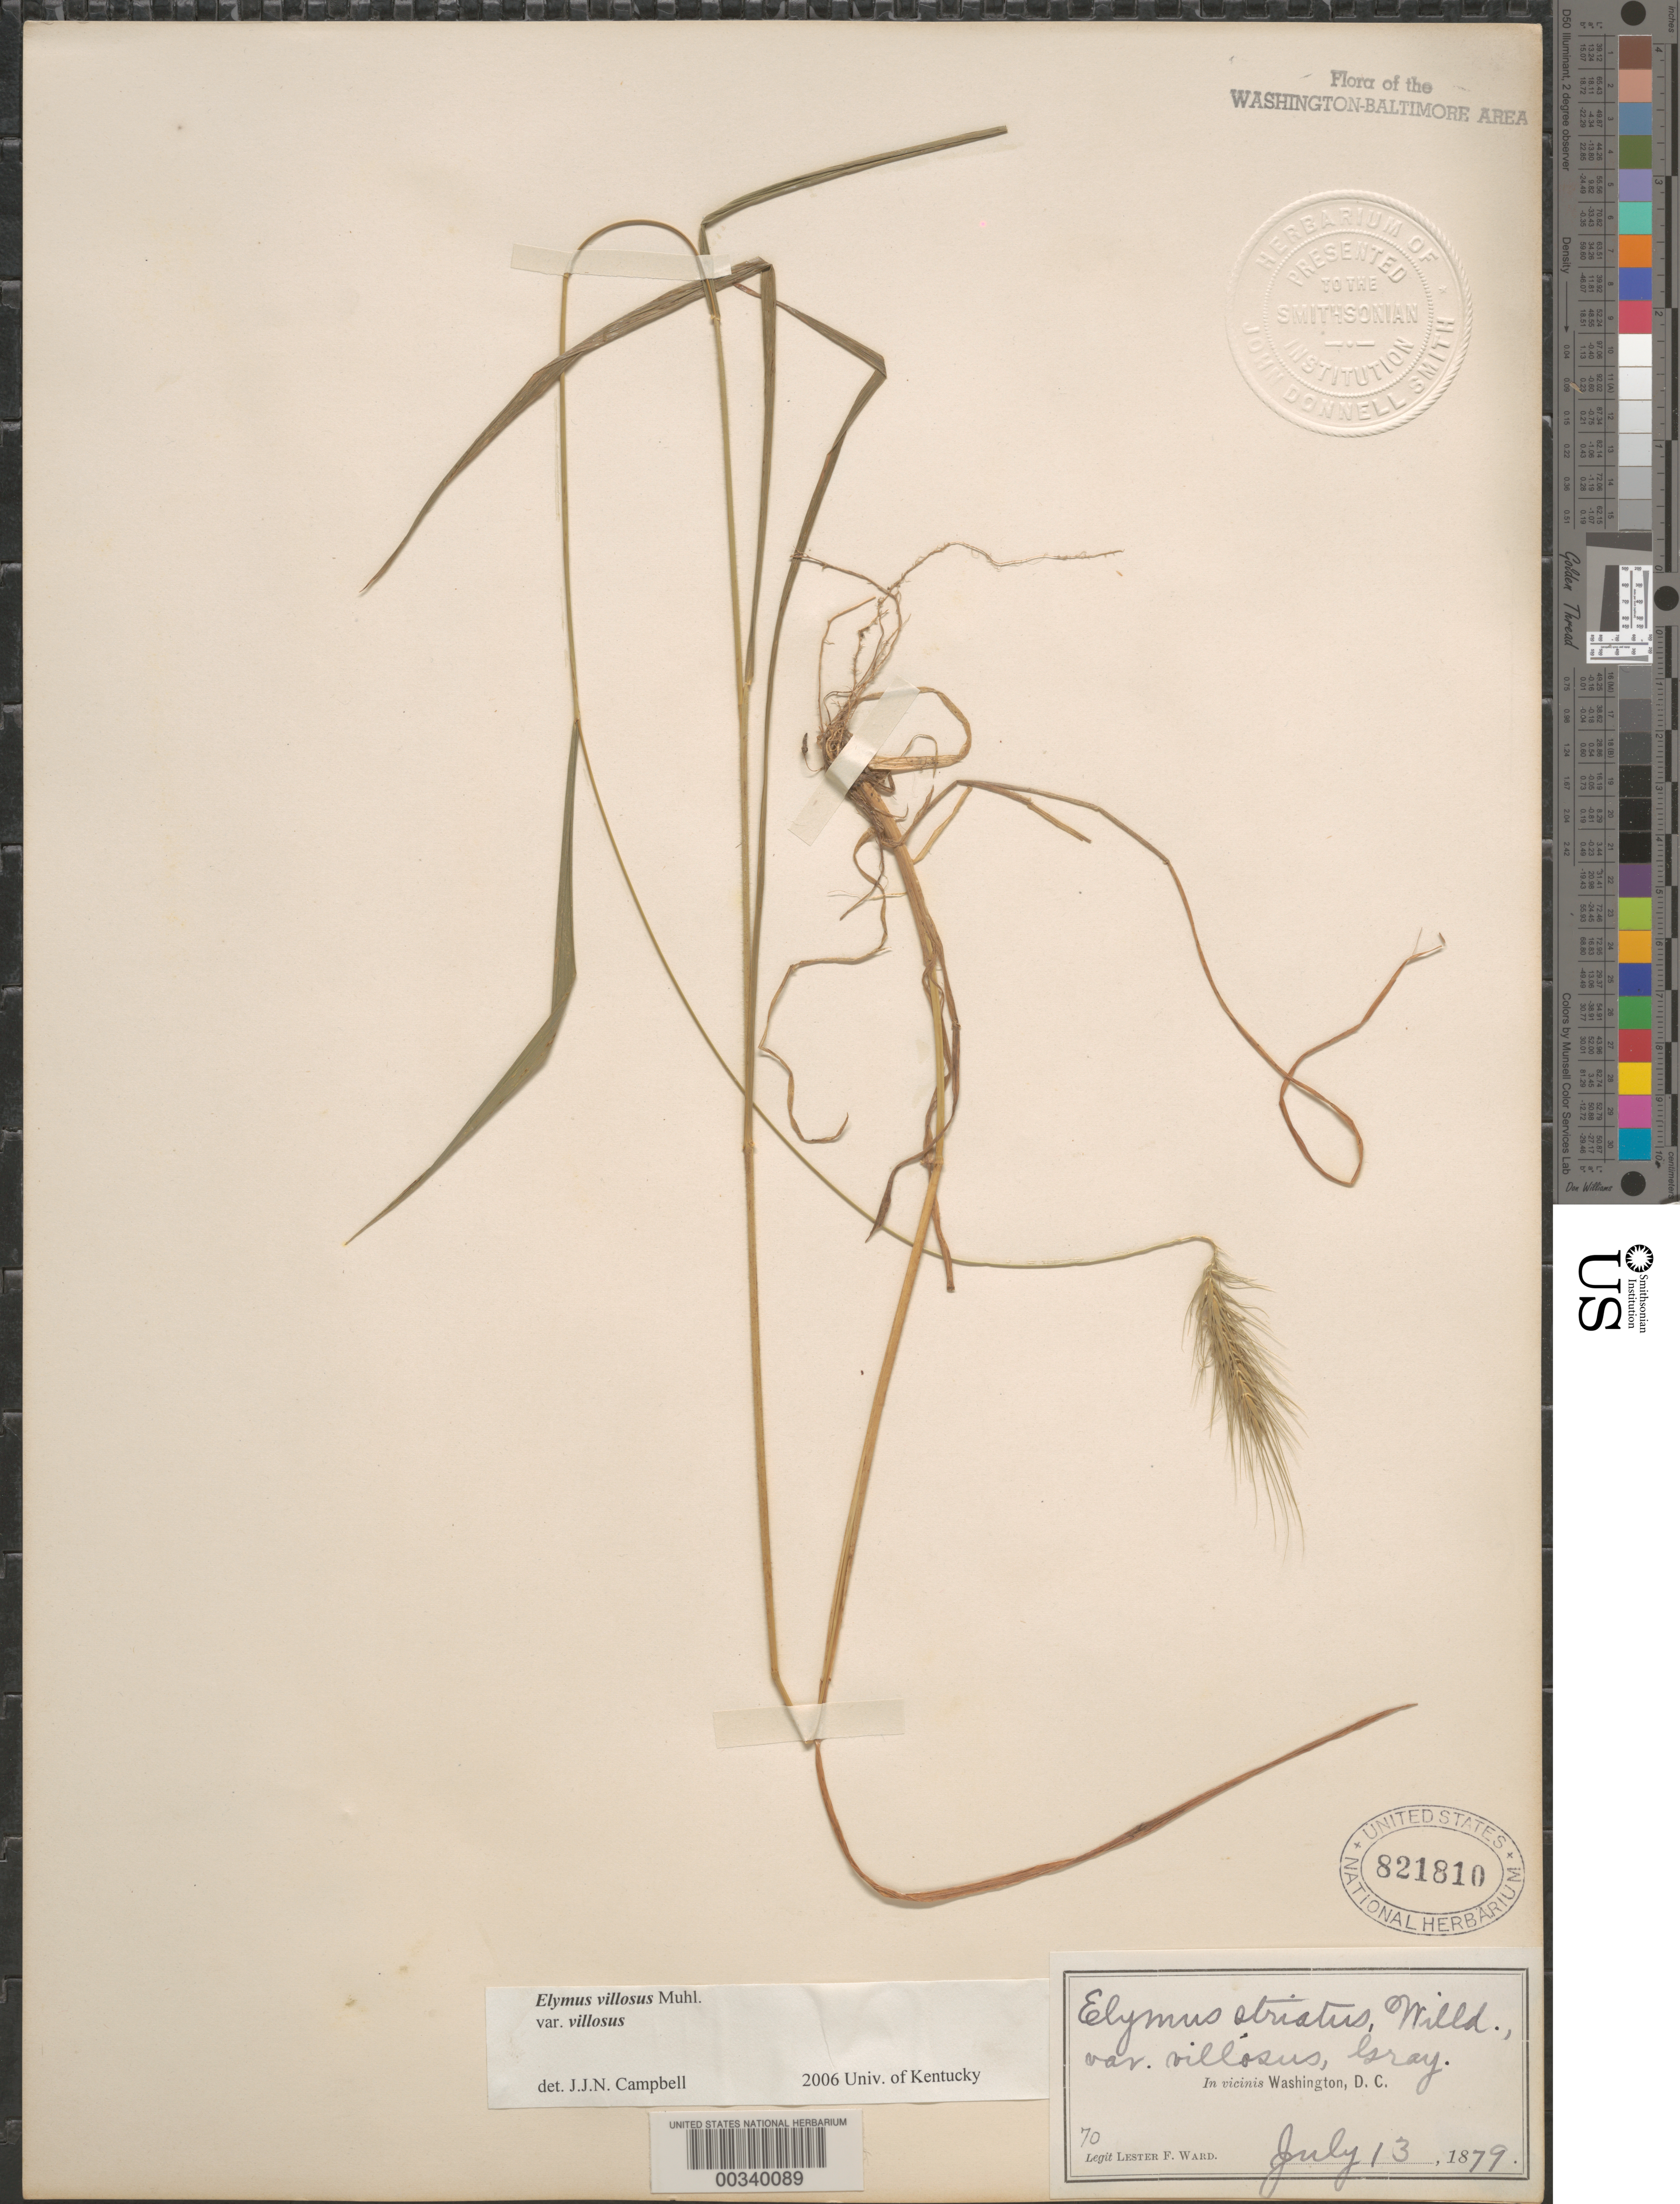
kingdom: Plantae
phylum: Tracheophyta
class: Liliopsida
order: Poales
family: Poaceae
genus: Elymus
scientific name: Elymus villosus var. villosus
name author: Muhl.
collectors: L. F. Ward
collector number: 70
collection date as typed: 13 Jul 1879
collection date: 1879-07-13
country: United States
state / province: District of Columbia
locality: Washington DC area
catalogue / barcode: US 821810